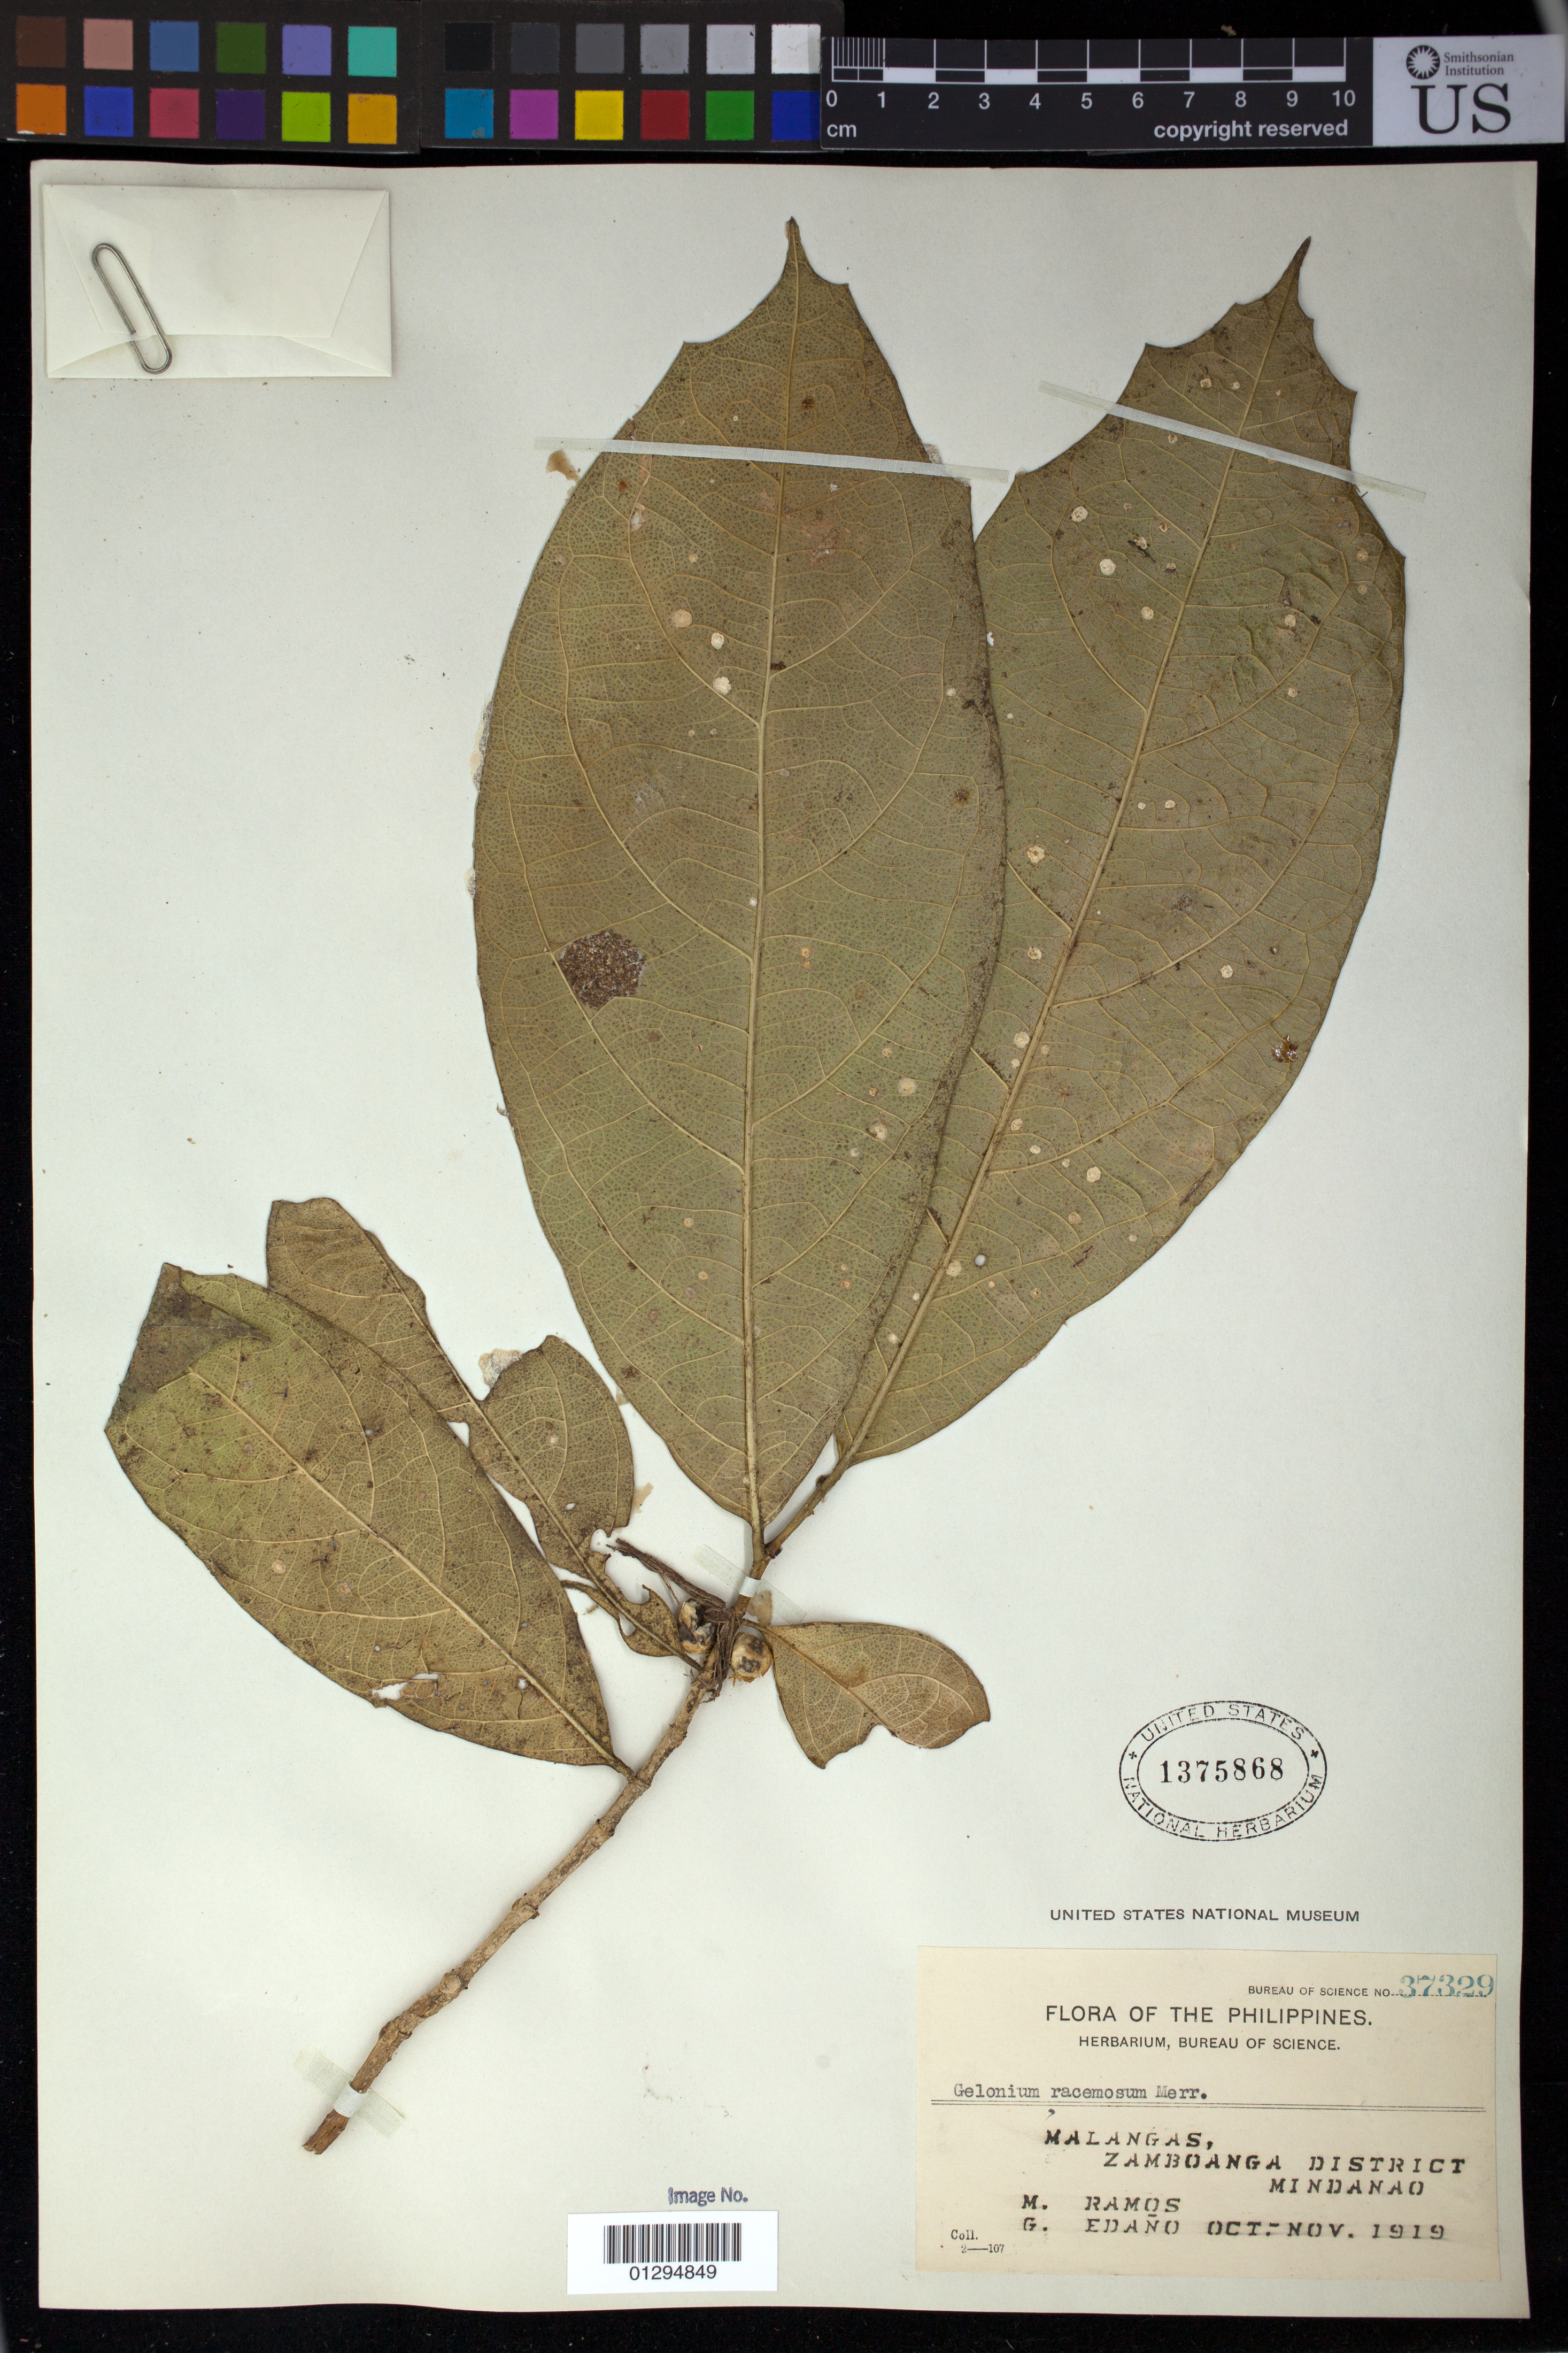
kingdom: Plantae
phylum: Tracheophyta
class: Magnoliopsida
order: Malpighiales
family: Euphorbiaceae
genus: Suregada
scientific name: Suregada racemulosa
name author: (Merr.) Croizat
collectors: M. Ramos & G. Edaño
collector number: Bur. Sci. 37329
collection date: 1919-10/1919-11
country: Philippines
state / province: Zamboanga Peninsula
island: Mindanao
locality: Malangas, Zanboanga District, Mindanao.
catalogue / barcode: US 1375868